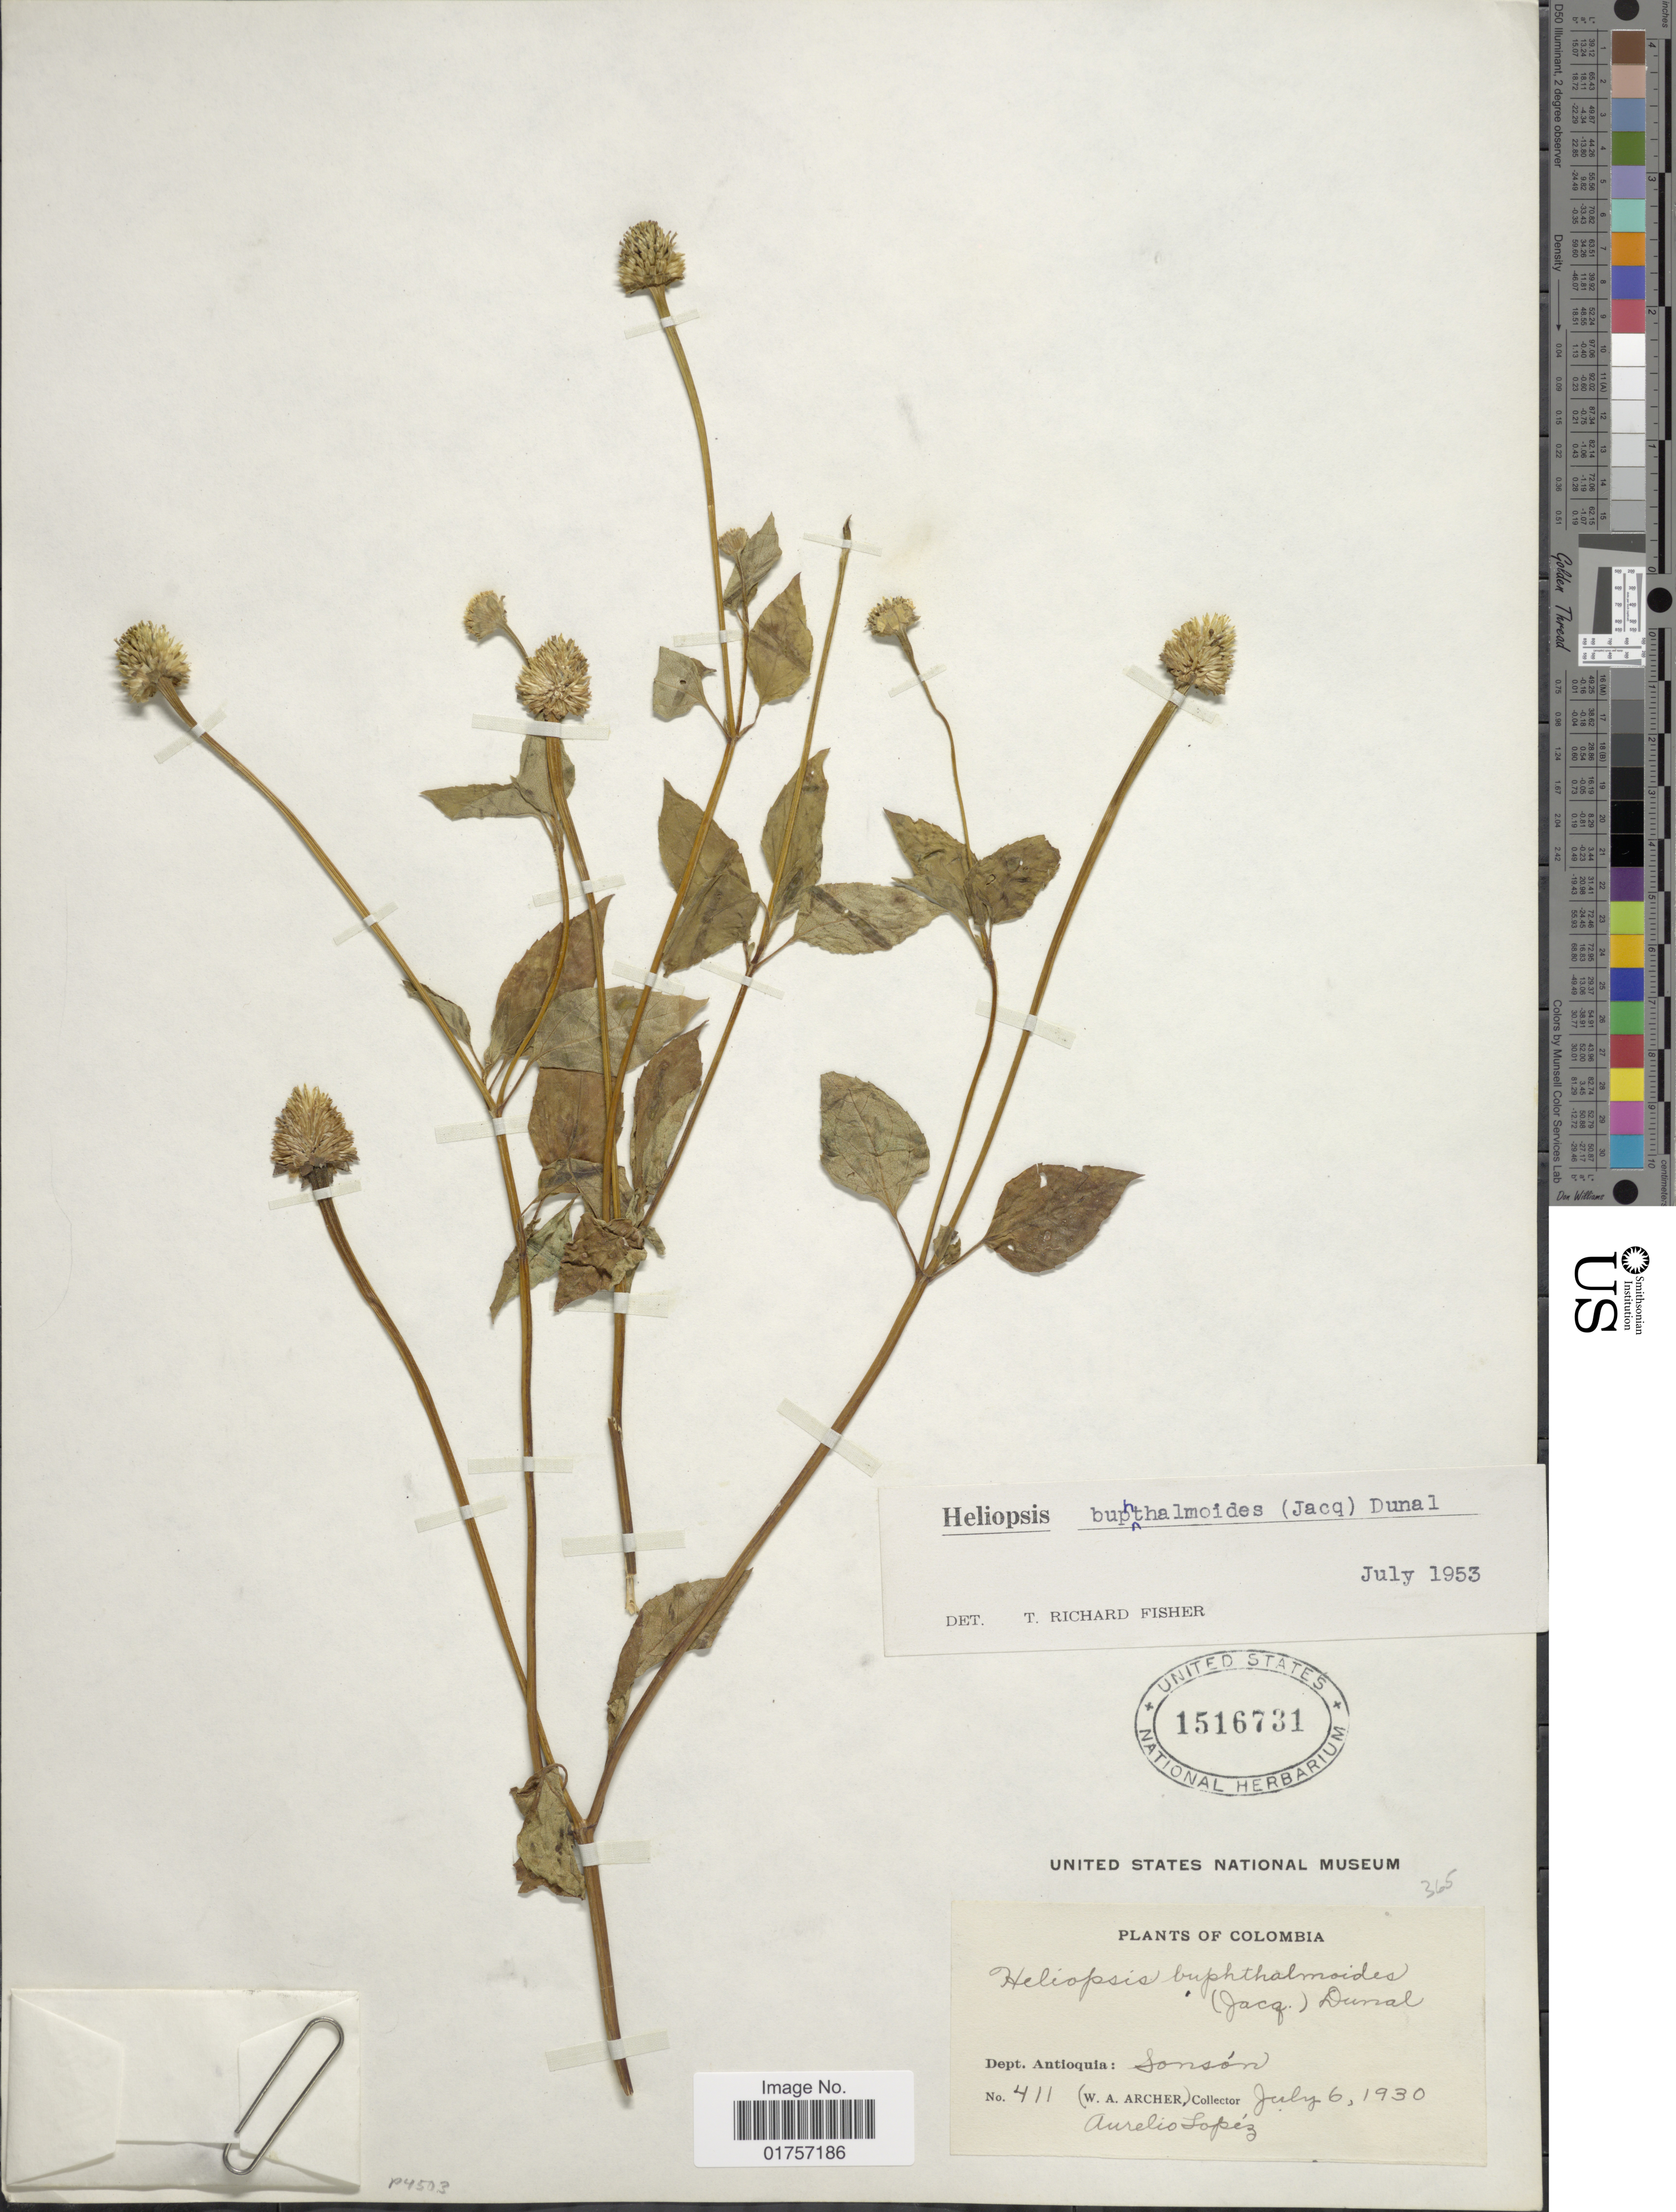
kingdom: Plantae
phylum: Tracheophyta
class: Magnoliopsida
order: Asterales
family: Asteraceae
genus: Heliopsis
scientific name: Heliopsis buphthalmoides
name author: (Jacq.) Dunal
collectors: A. López & W. A. Archer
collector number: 411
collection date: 1930-07-06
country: Colombia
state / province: Antioquia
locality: Sonsón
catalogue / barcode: US 1516731